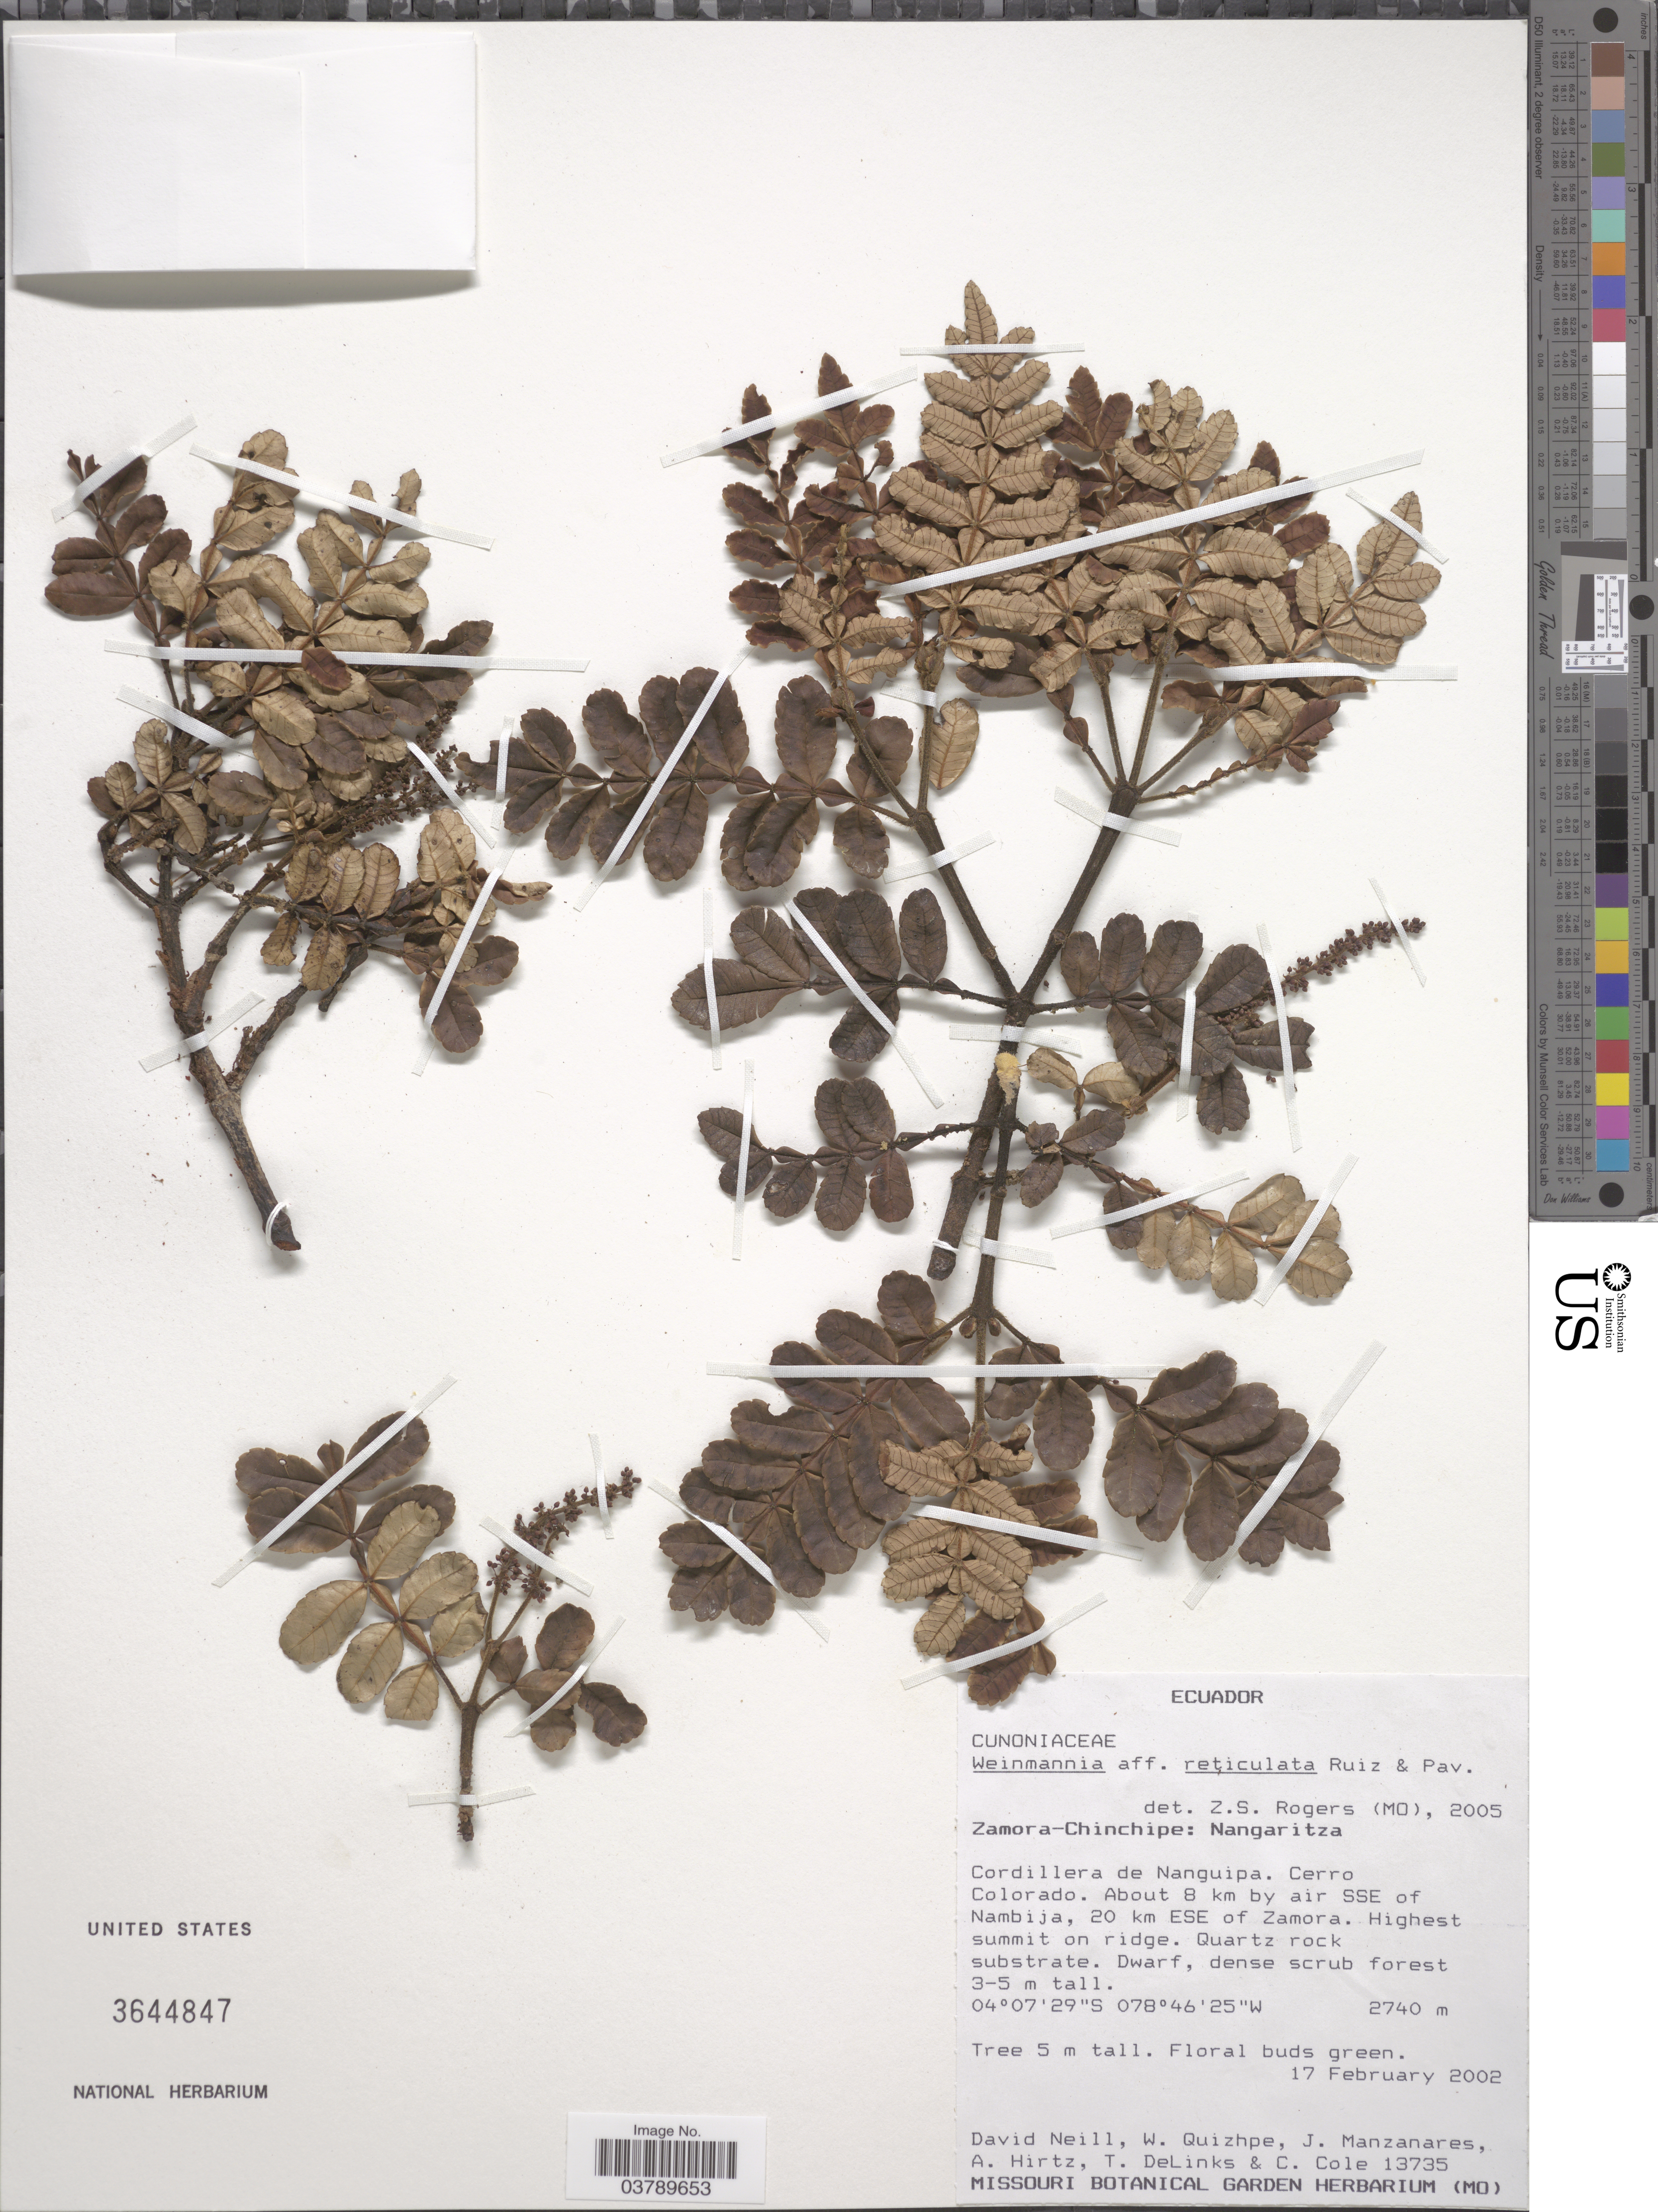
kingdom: Plantae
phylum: Tracheophyta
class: Magnoliopsida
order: Oxalidales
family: Cunoniaceae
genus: Weinmannia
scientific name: Weinmannia reticulata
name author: Ruiz & Pav.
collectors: D. Neill, W. Quizhpe, J. Manzanares, A. Hirtz & et al.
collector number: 13735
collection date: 2002-02-17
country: Ecuador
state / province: Zamora-Chinchipe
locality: Nangaritza. Cordillera de Nanguipa. Cerro Colorado. About 8 km by air SSE of Nambija, 20 km ESE of Zamora.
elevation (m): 2740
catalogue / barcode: US 3644847